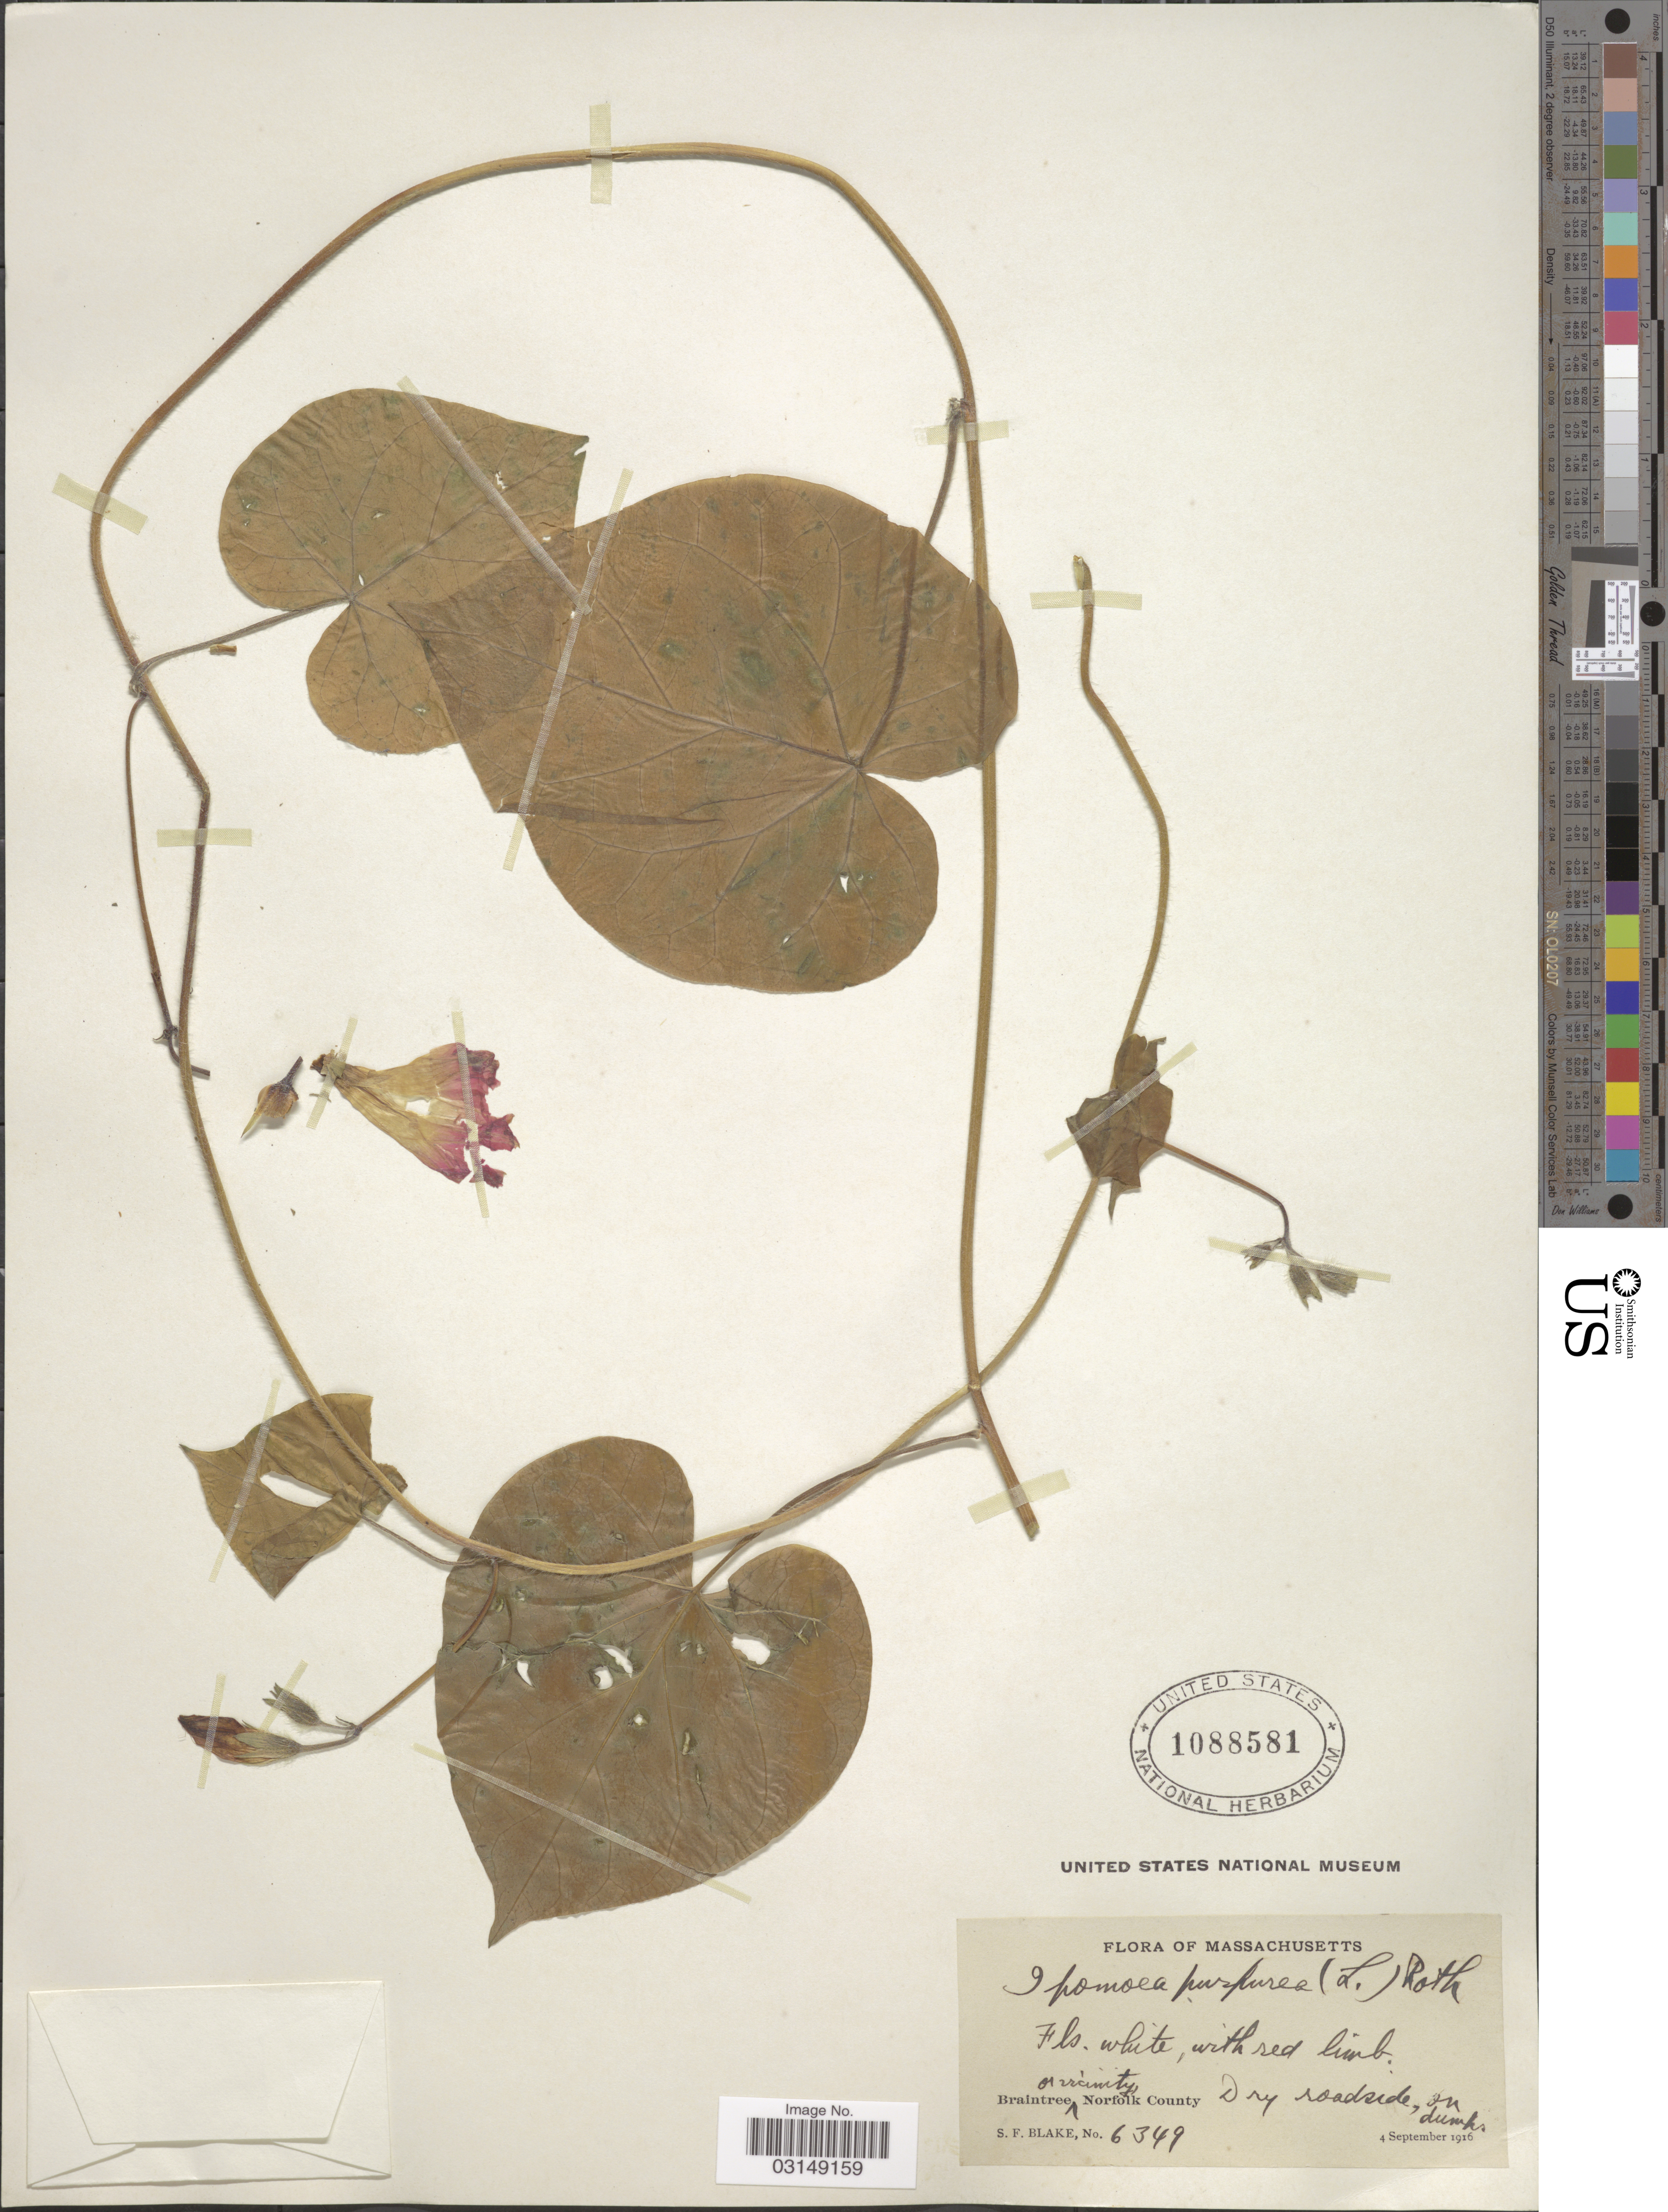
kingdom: Plantae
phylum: Tracheophyta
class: Magnoliopsida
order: Solanales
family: Convolvulaceae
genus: Ipomoea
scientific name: Ipomoea purpurea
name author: (L.) Roth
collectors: S. Blake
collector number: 6349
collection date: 1916-09-04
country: United States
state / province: Massachusetts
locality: Braintree or vicinity Norfolk County.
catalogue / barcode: US 1088581